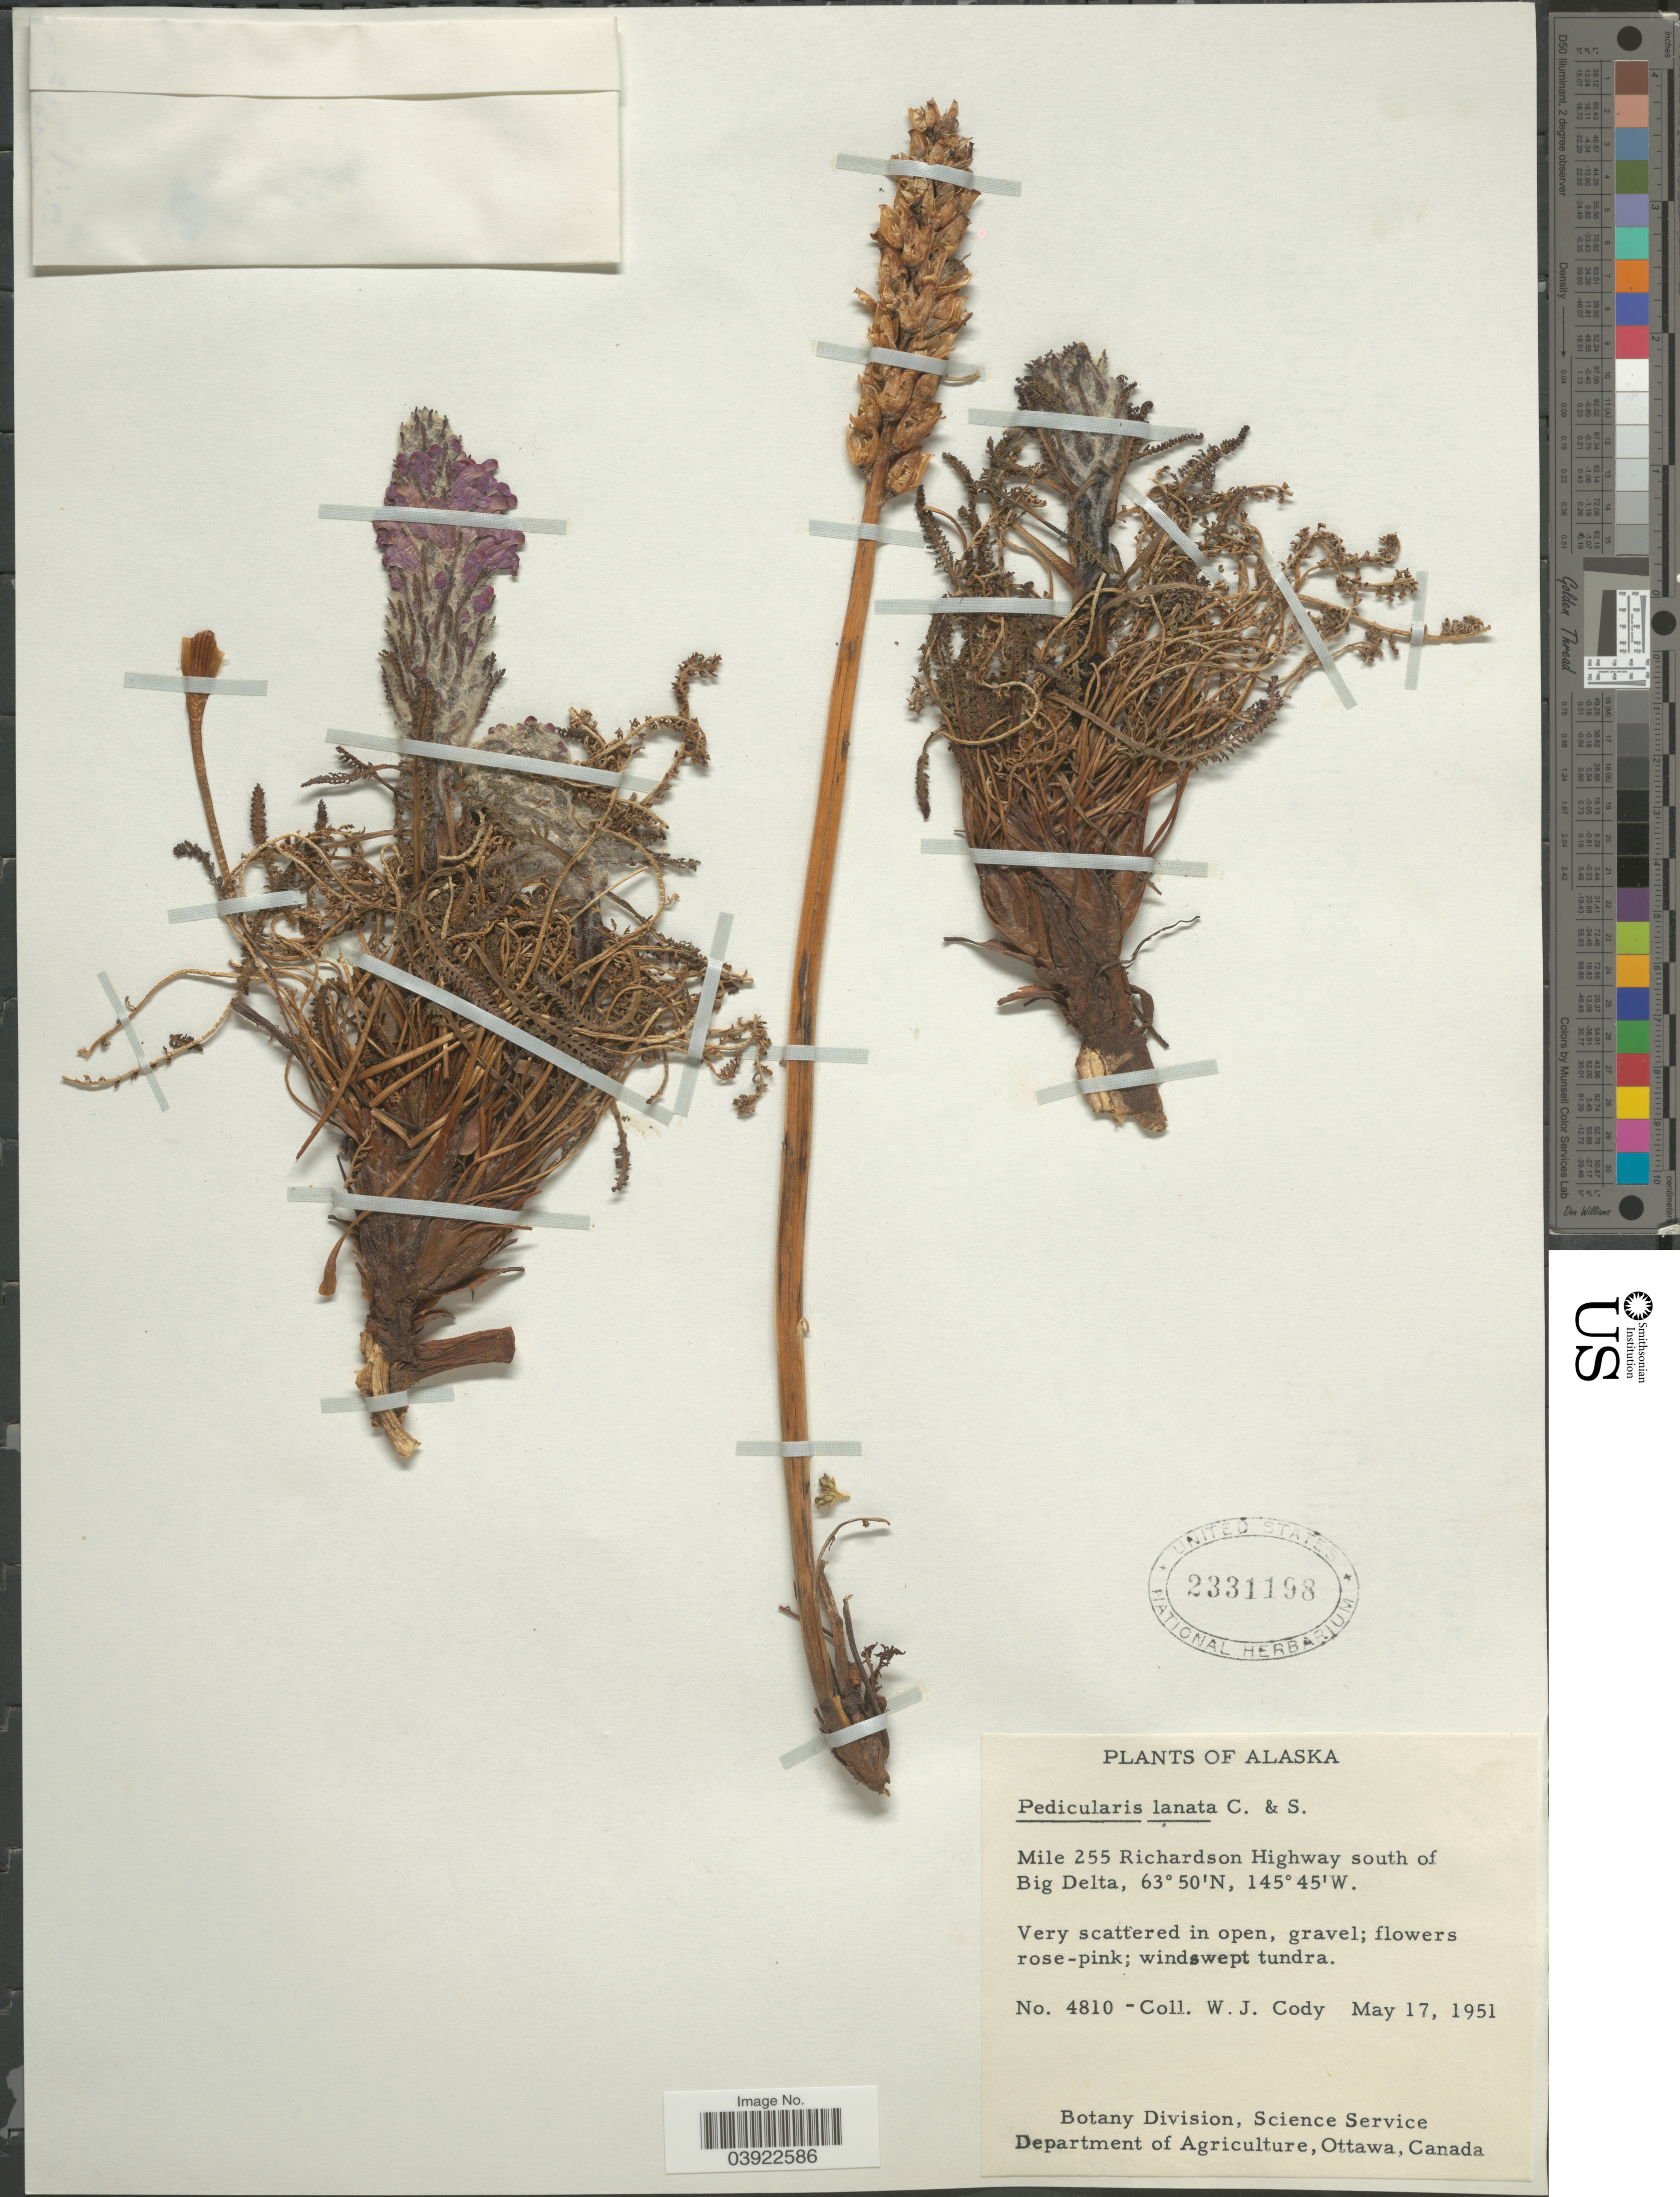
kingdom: Plantae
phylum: Tracheophyta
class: Magnoliopsida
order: Lamiales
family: Orobanchaceae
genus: Pedicularis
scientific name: Pedicularis lanata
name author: Willd. ex Cham. & Schltdl.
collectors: W. Cody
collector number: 4810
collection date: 1951-05-17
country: United States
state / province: Alaska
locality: Mile 255 Richardson Highway south of Big Delta.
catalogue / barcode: US 2331198